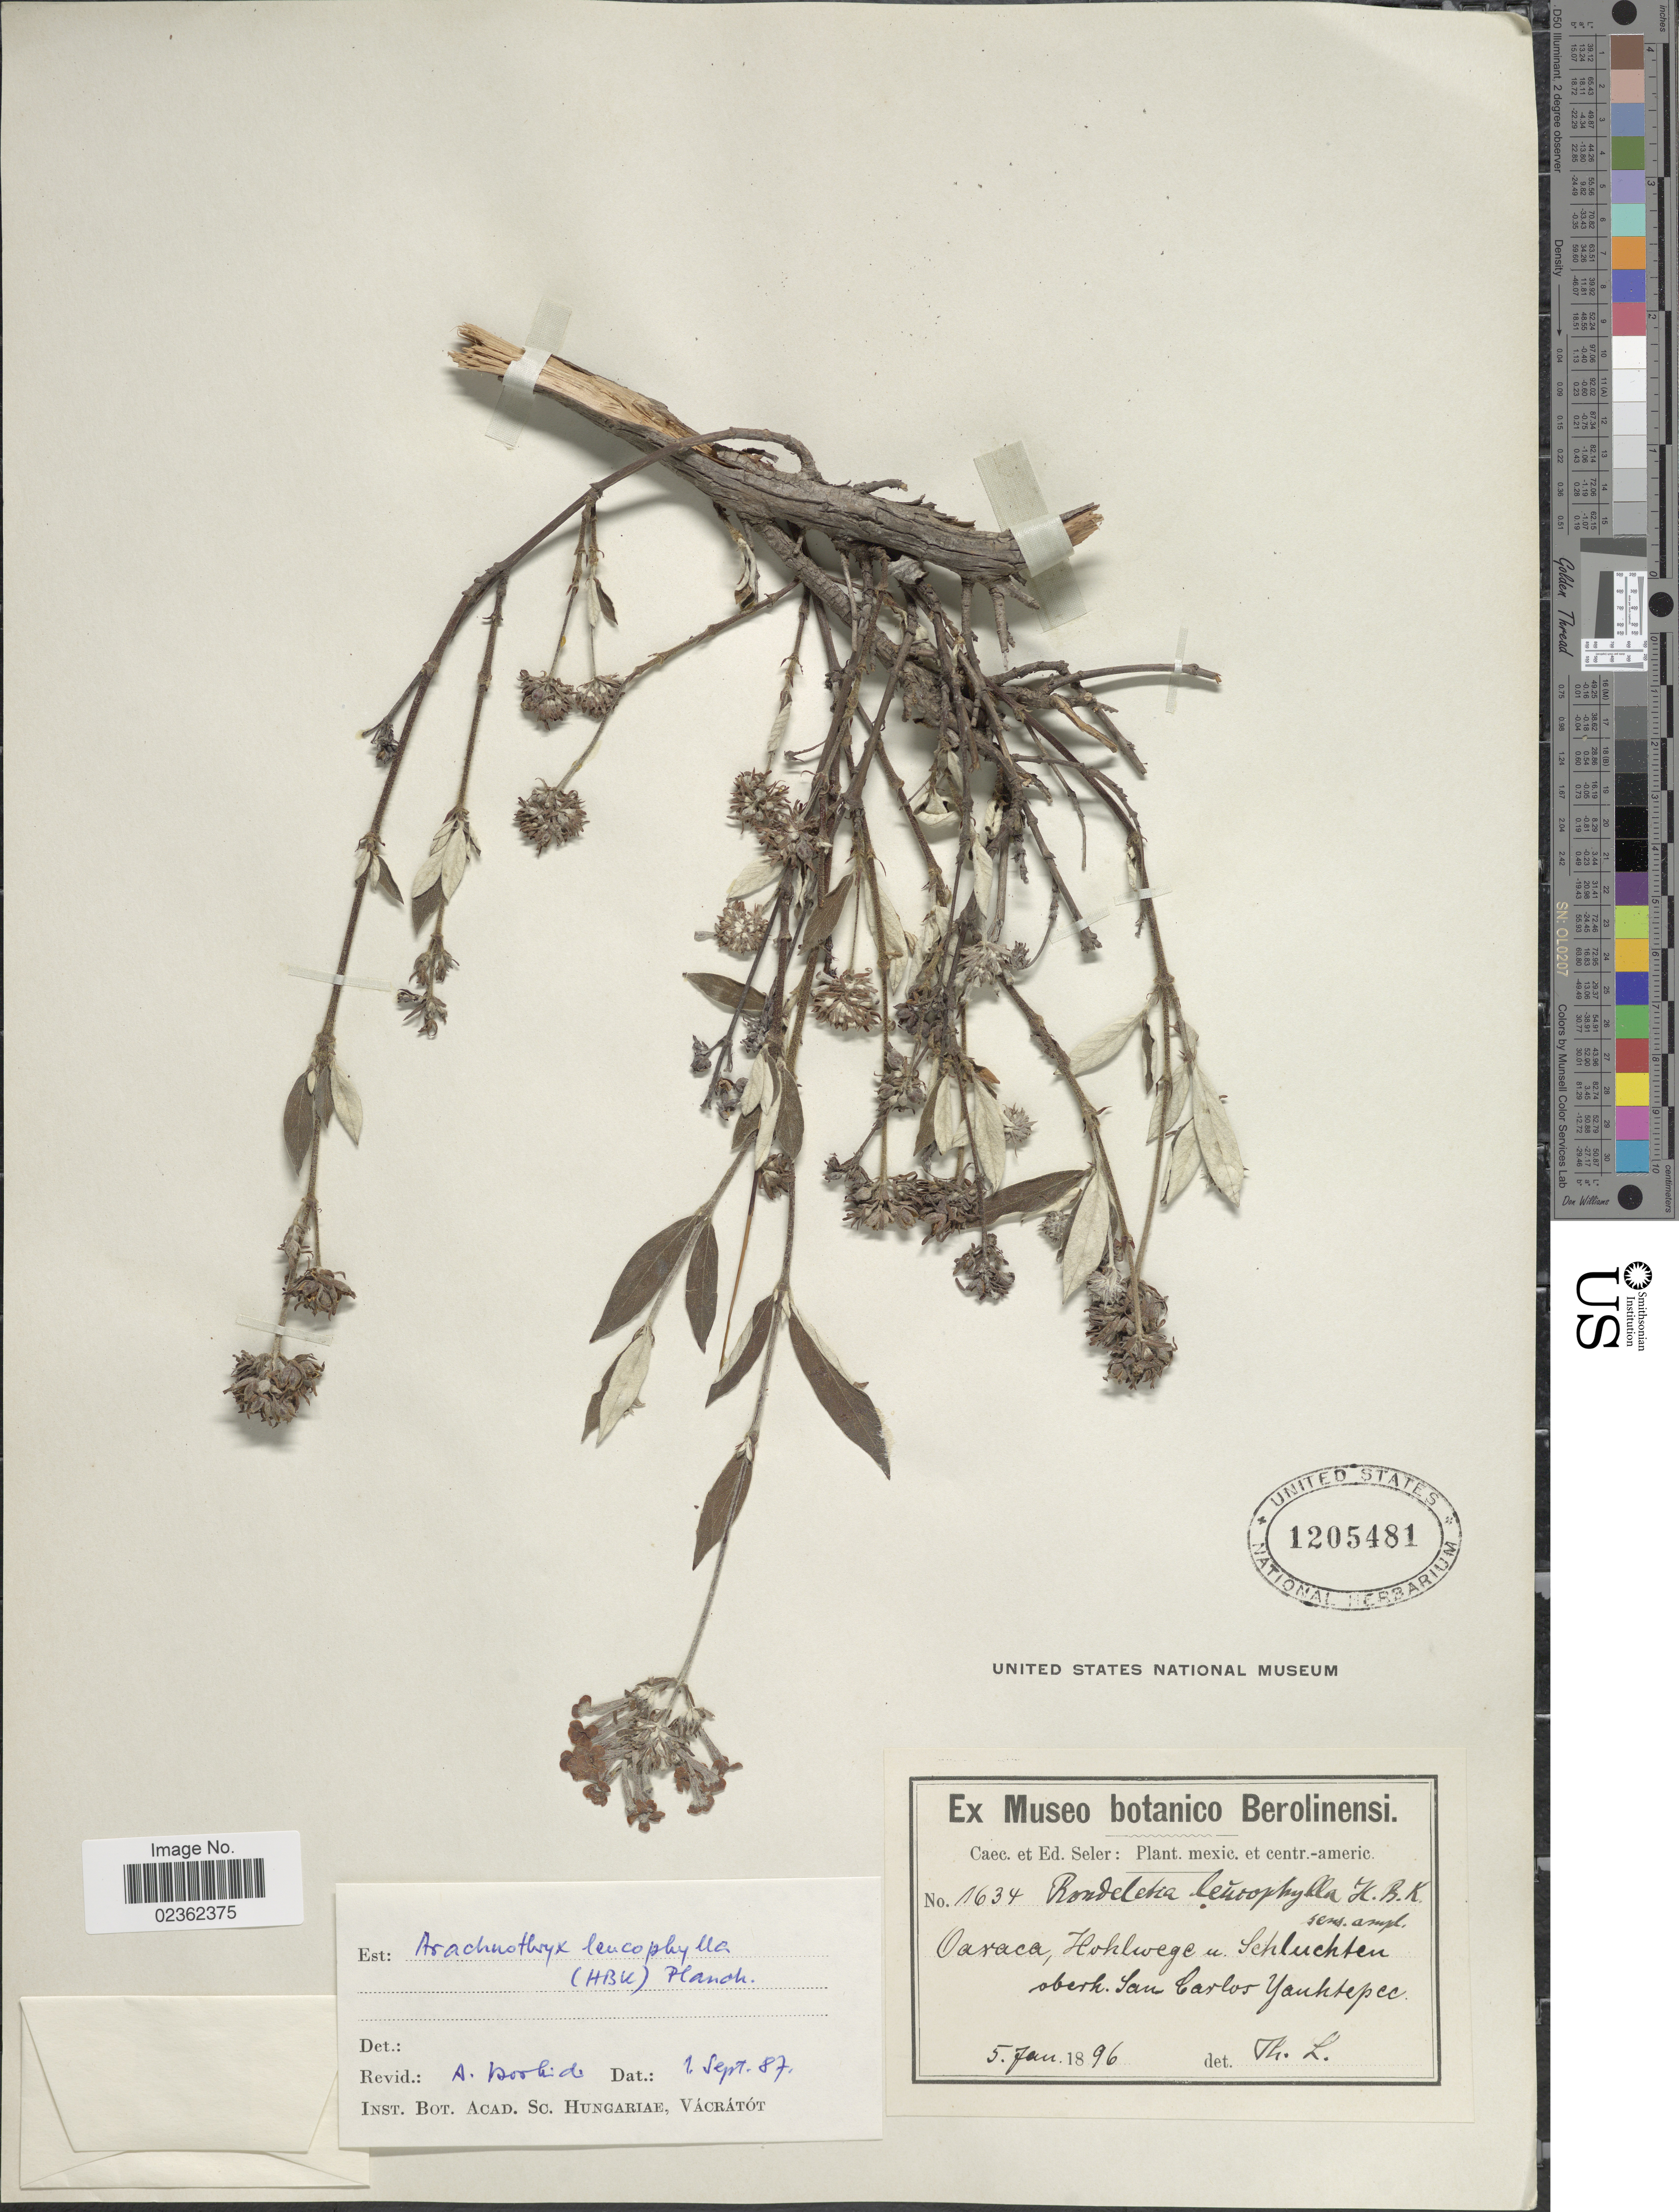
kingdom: Plantae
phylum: Tracheophyta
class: Magnoliopsida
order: Gentianales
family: Rubiaceae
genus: Arachnothryx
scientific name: Arachnothryx leucophylla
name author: (Kunth) Planch.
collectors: ex Caec. et Ed Seler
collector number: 1634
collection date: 1896-01-05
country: Mexico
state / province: Oaxaca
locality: Mexic. et centr.-americ., Hohlwege u. Schluchten ober San Carlos Yauhtepec.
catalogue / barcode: US 1205481